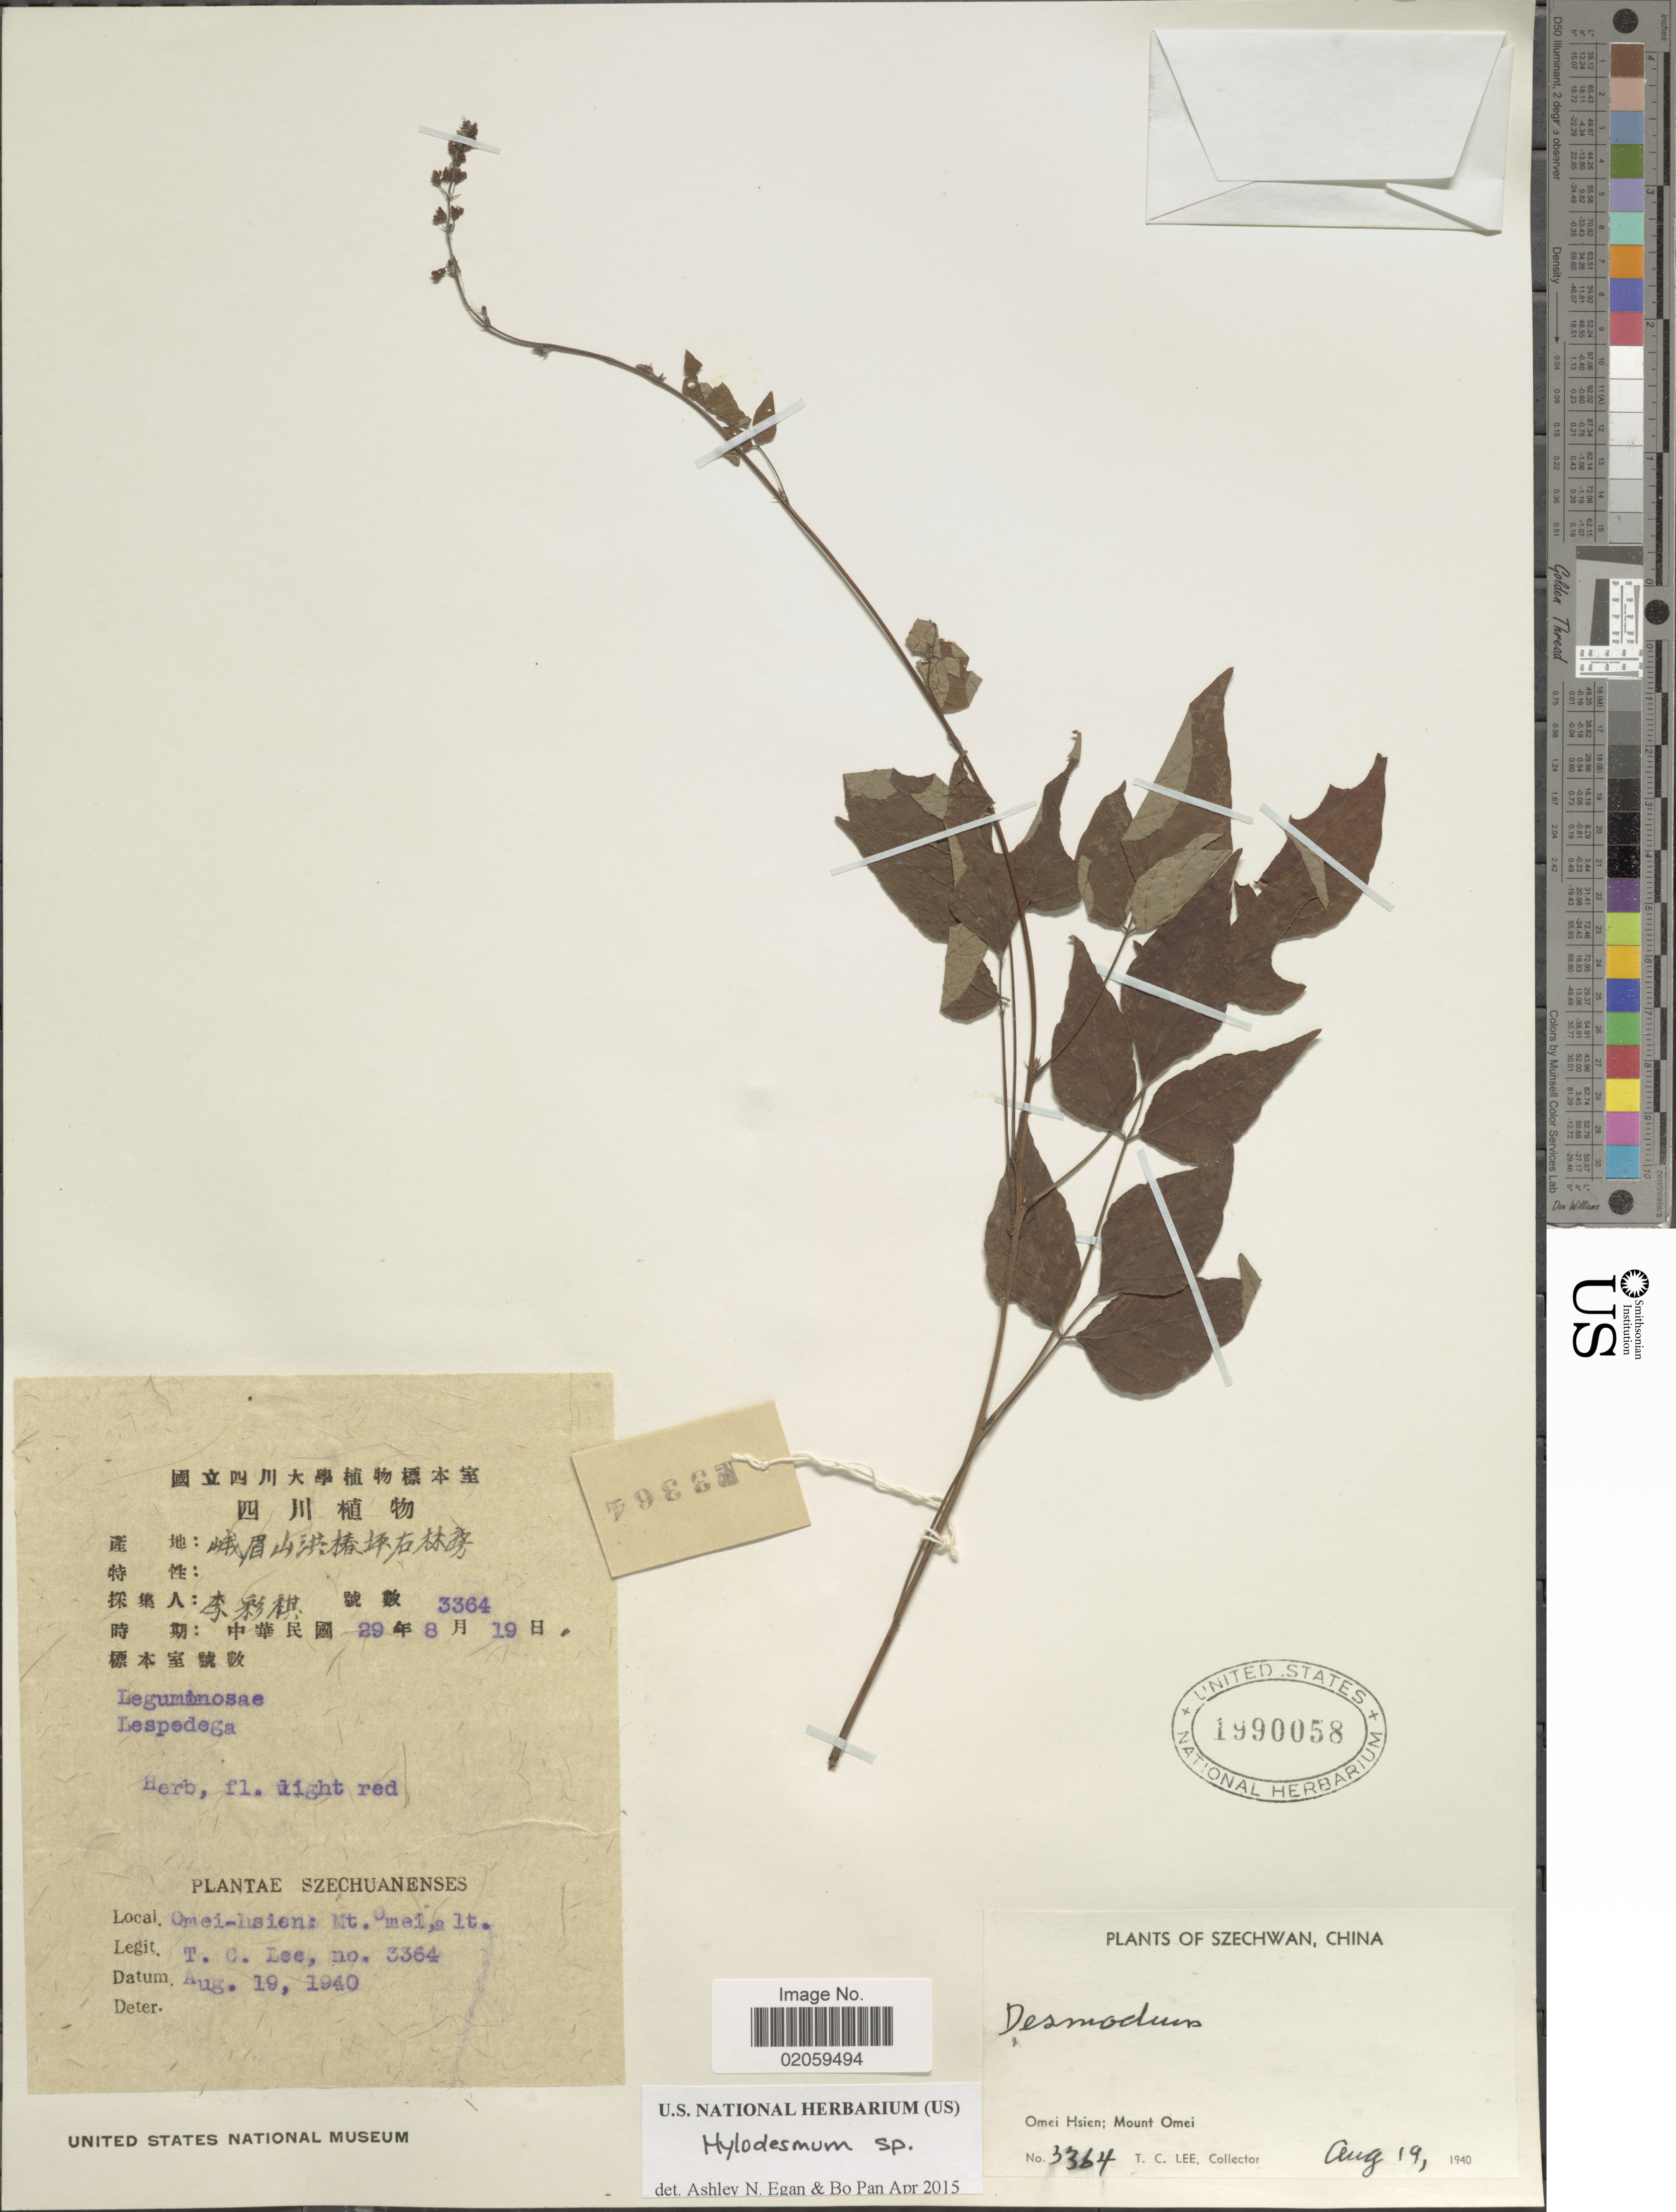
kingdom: Plantae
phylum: Tracheophyta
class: Magnoliopsida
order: Fabales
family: Fabaceae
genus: Hylodesmum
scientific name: Hylodesmum sp.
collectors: T. Lee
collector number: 3364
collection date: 1940-08-19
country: China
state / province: Sichuan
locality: Szechwan, Omei Hsien, Mt. Omei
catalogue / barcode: US 1990058